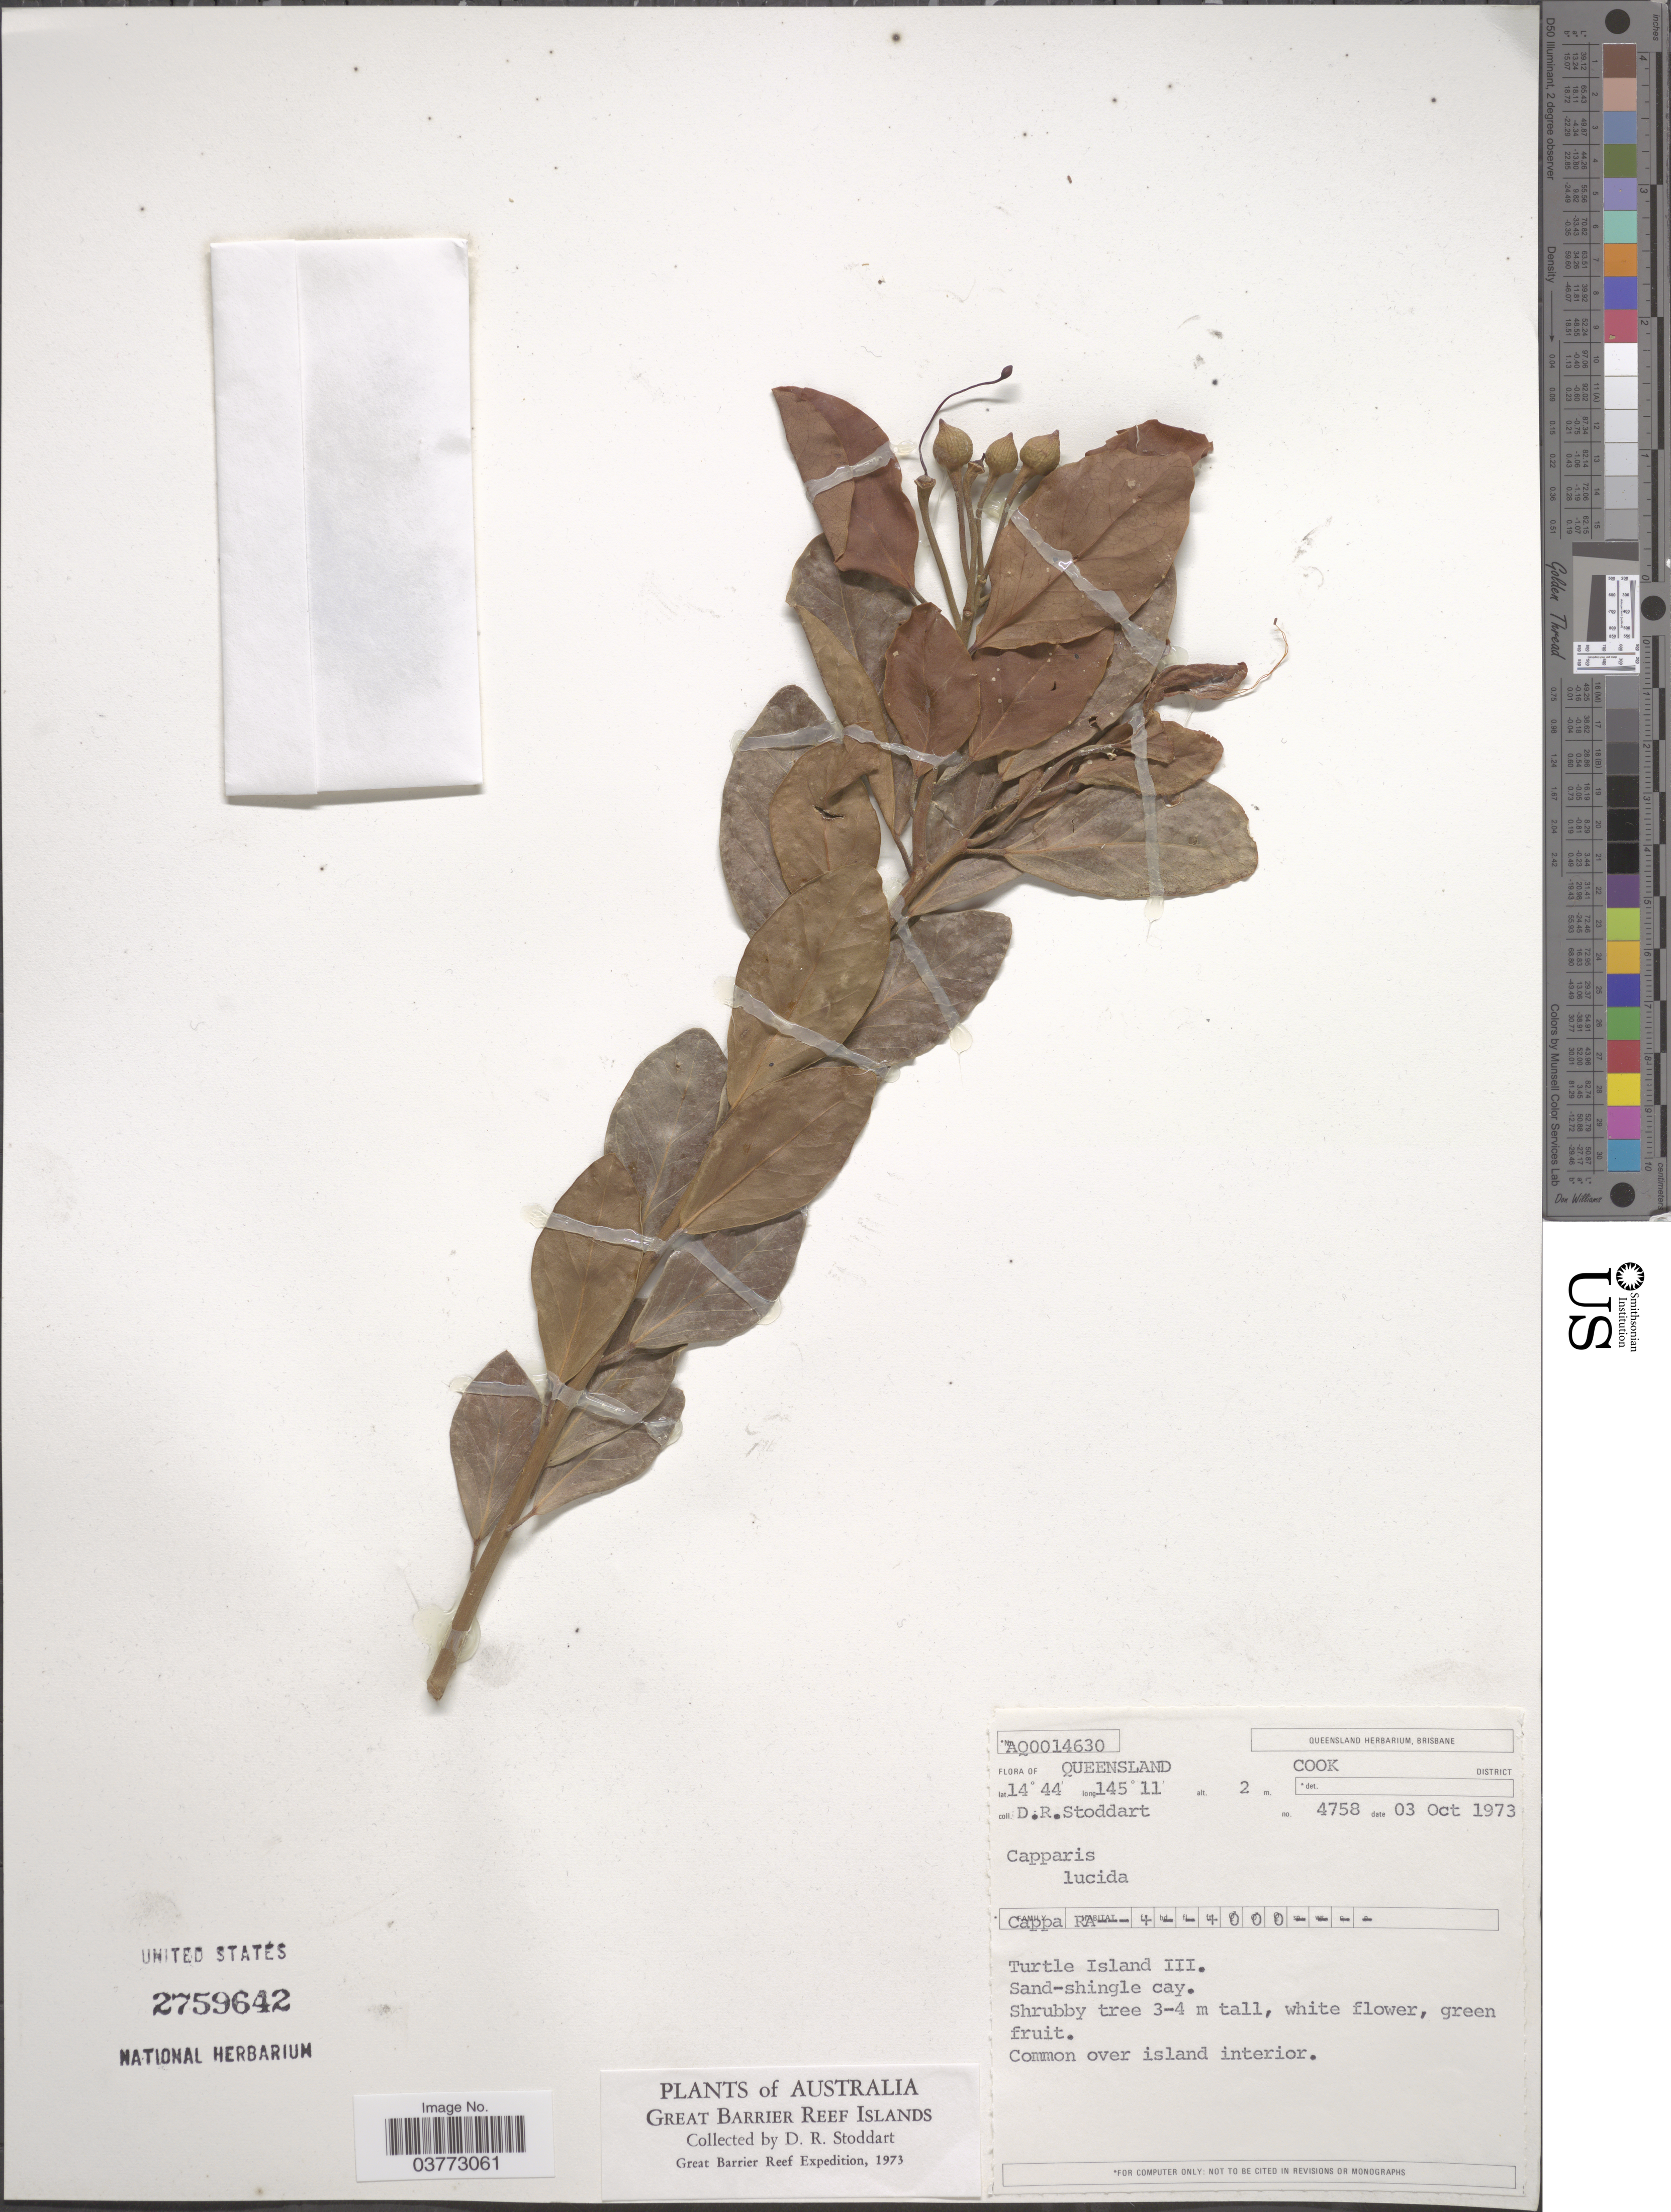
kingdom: Plantae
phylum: Tracheophyta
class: Magnoliopsida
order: Brassicales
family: Capparaceae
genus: Capparis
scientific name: Capparis lucida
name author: (Banks ex DC.) Benth.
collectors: D. R. Stoddart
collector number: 4758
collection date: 1973-10-03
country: Australia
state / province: Queensland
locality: Cook District. Turtle Island III.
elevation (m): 2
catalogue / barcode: US 2759642